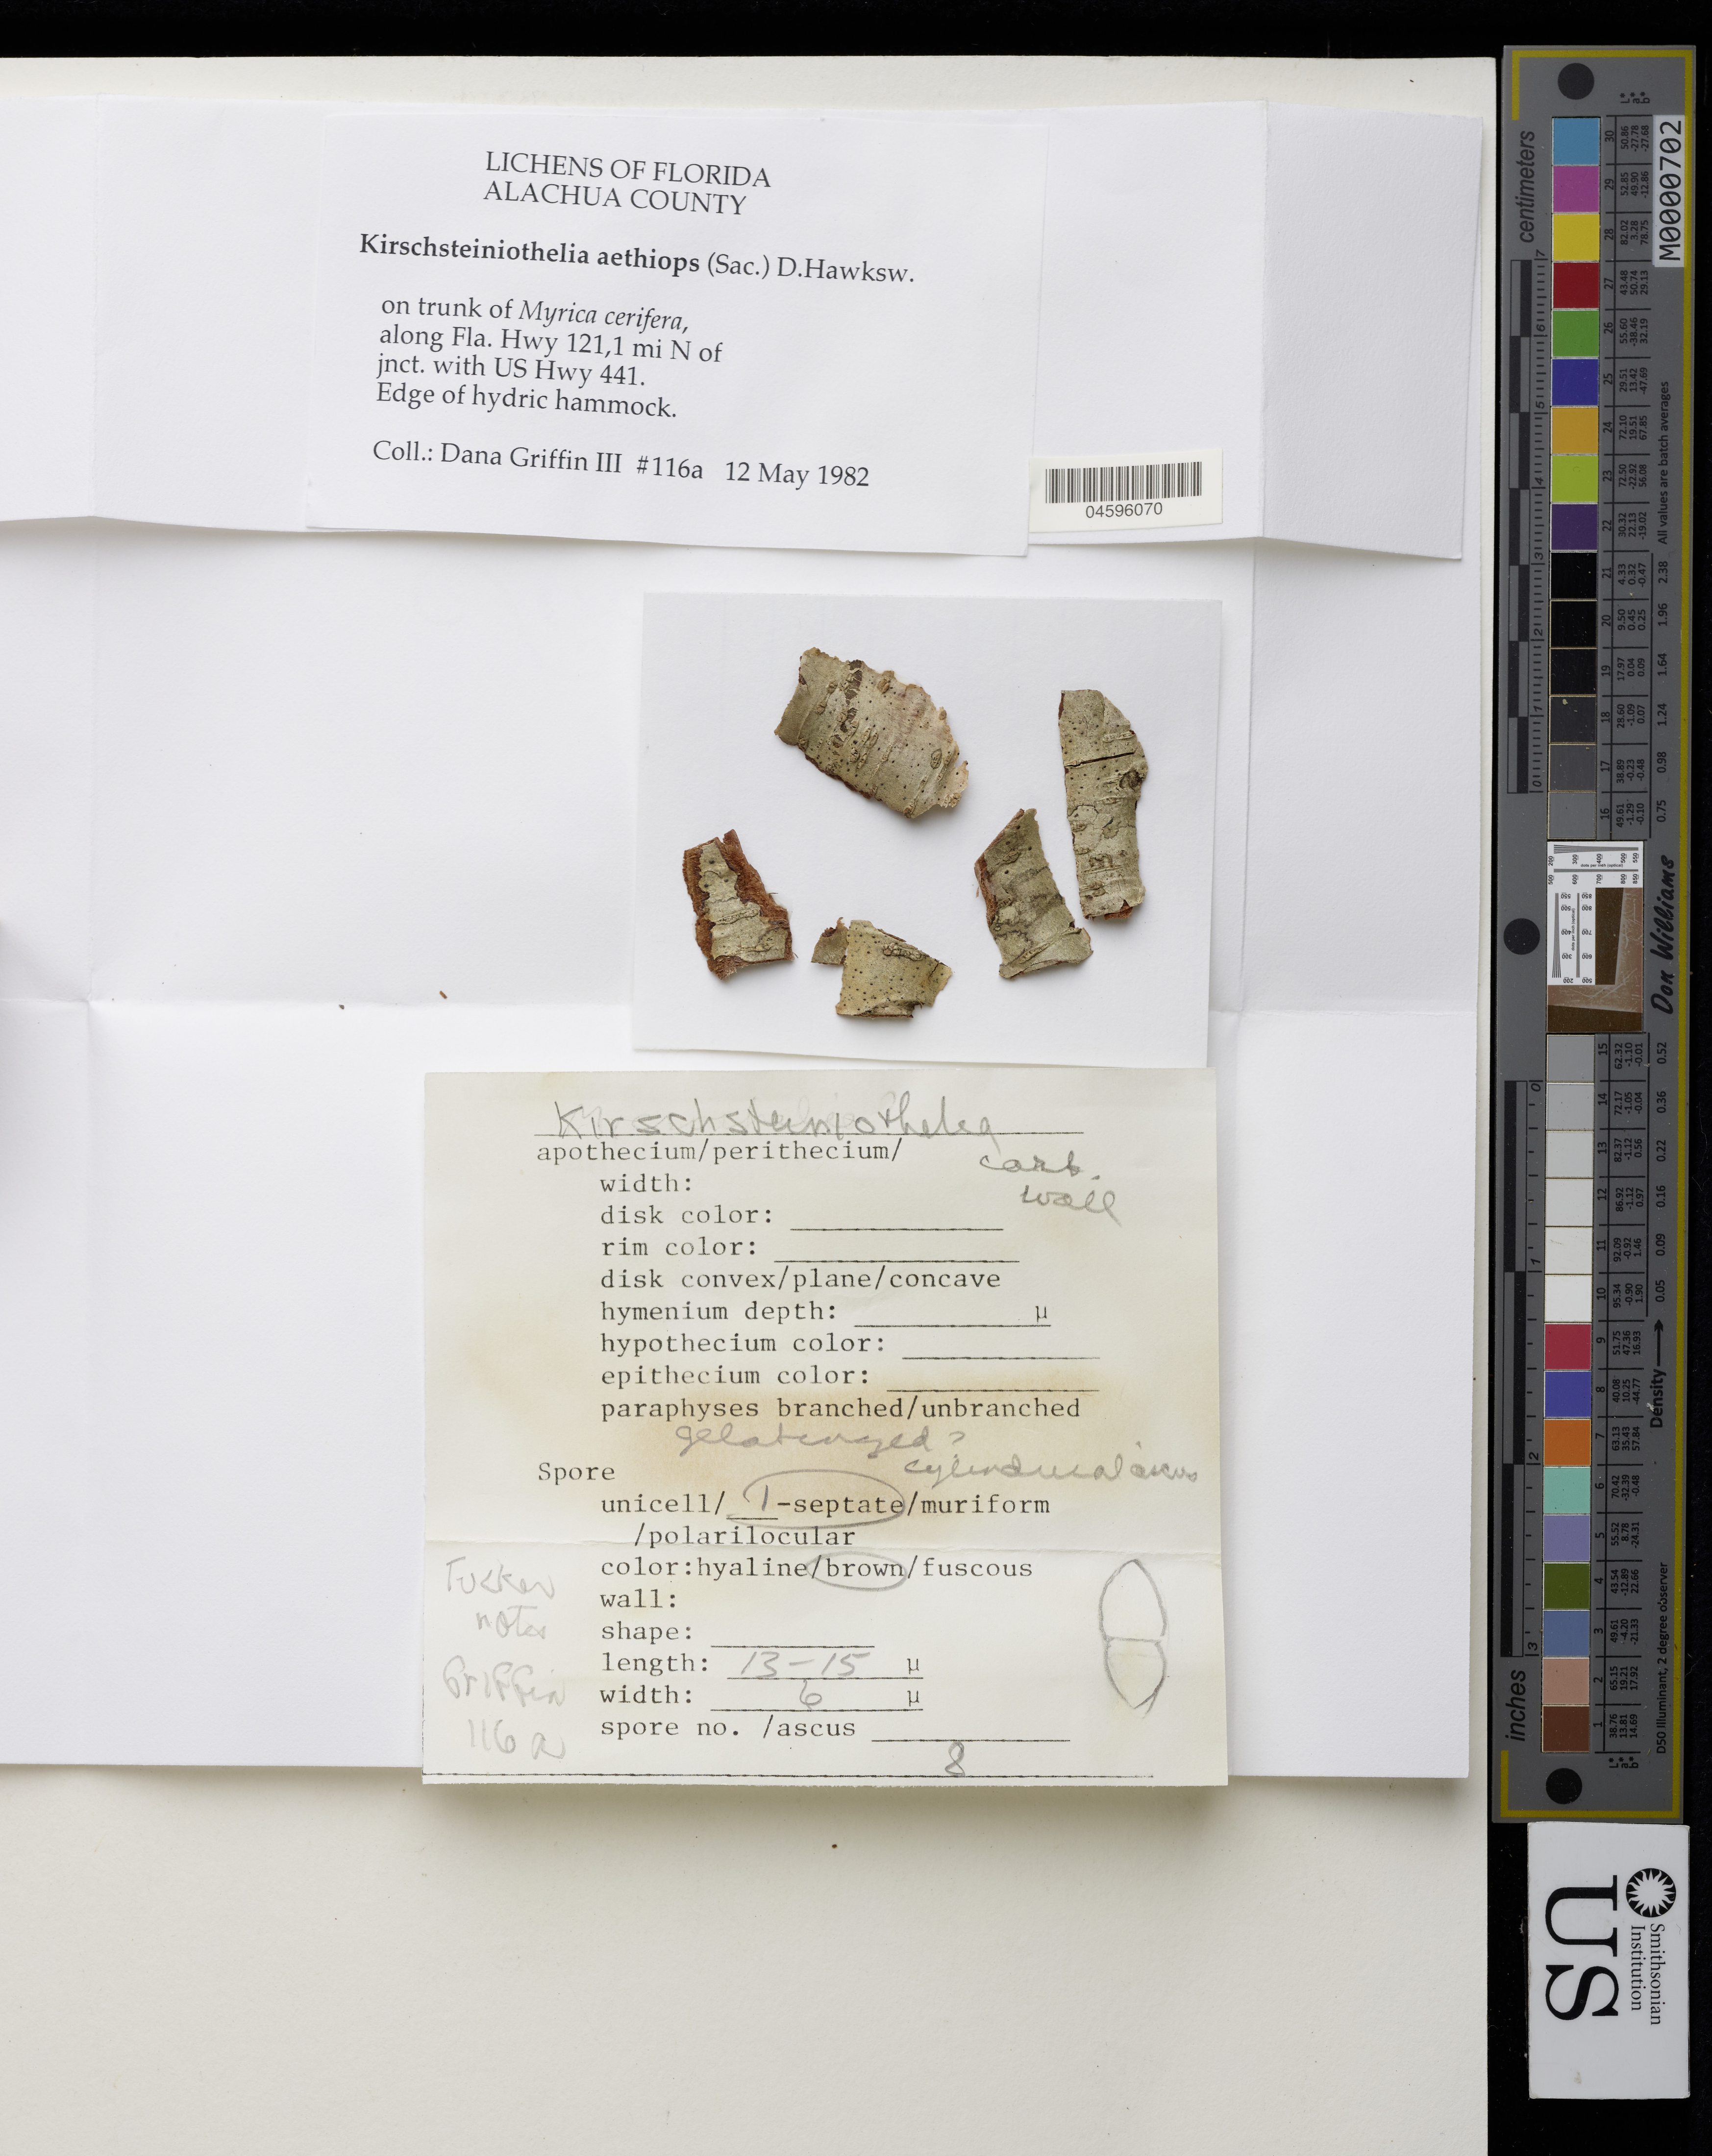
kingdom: Fungi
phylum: Ascomycota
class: Dothideomycetes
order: Pleosporales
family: Kirschsteiniotheliaceae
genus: Kirschsteiniothelia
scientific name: Kirschsteiniothelia cinerella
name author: (Sac.) D. Hawksw.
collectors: D. Griffin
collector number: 116a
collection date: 1982-05-12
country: United States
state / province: Florida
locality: Alachua Country. Along Fla. Hwy 121,1 mi N of jnct. with Us Hwy 441.